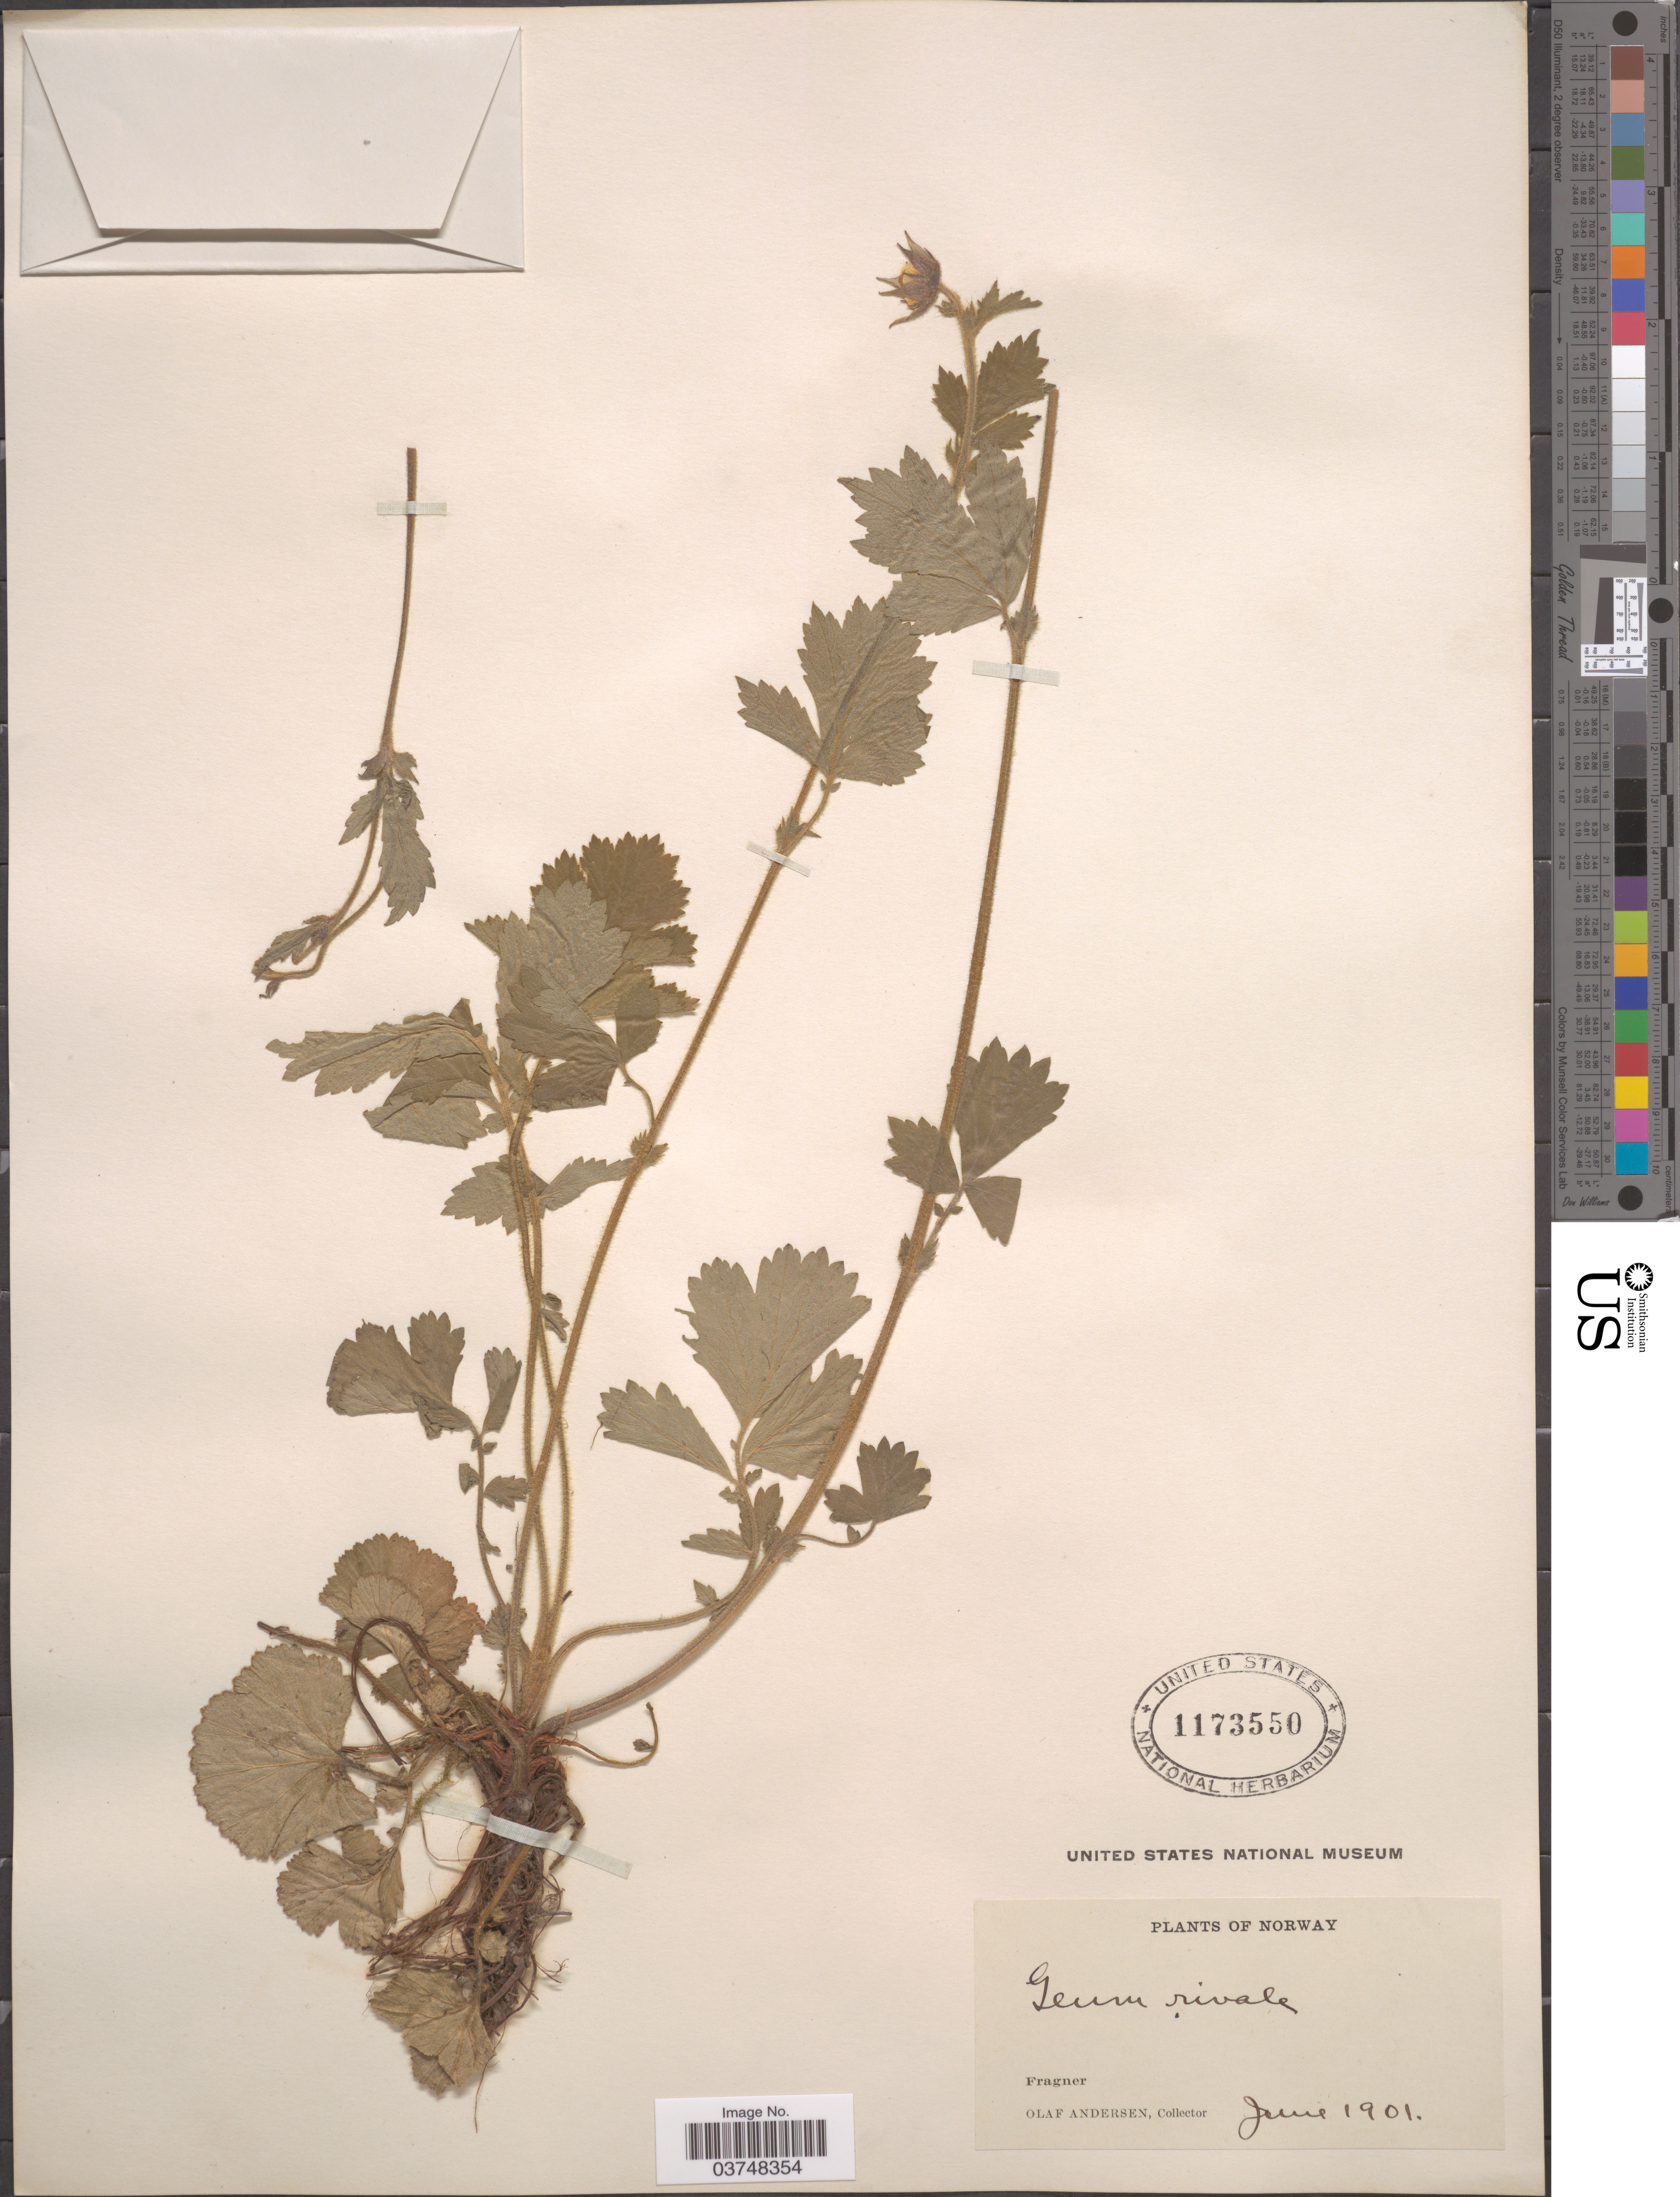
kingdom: Plantae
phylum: Tracheophyta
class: Magnoliopsida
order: Rosales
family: Rosaceae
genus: Geum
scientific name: Geum rivale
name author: L.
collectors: O. Andersen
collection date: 1901-06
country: Norway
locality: Fragner.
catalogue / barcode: US 1173550